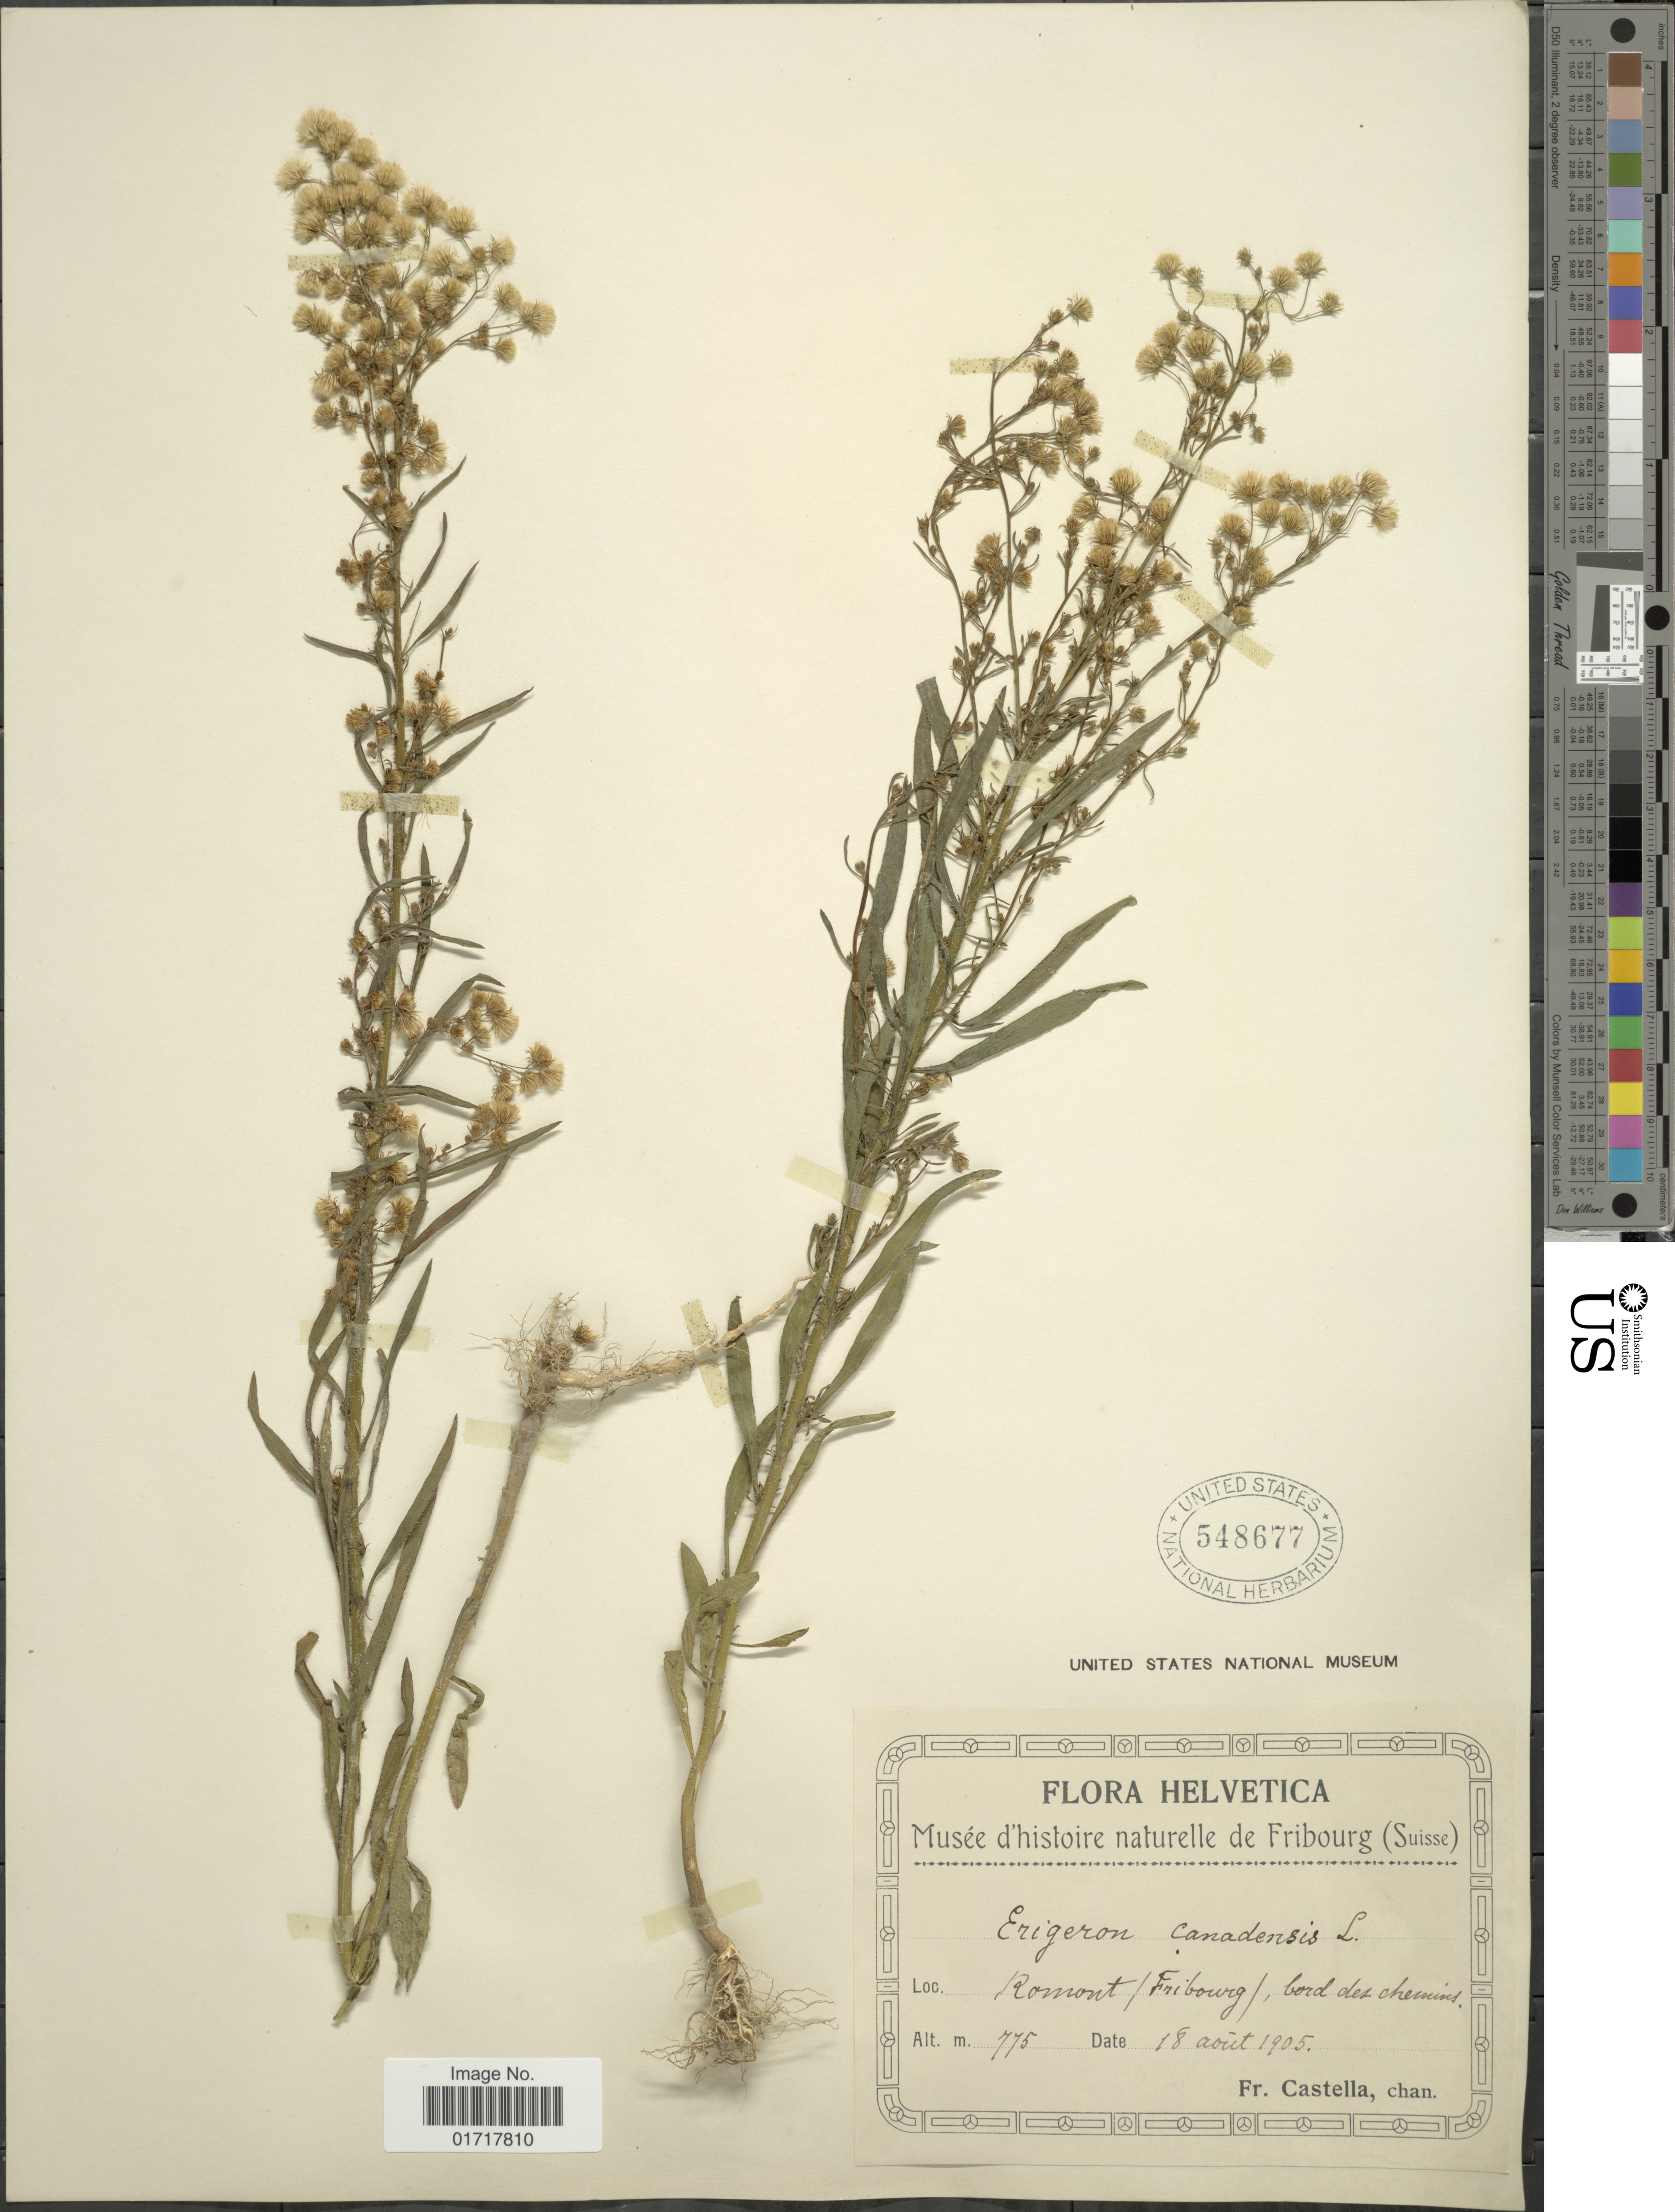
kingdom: Plantae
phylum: Tracheophyta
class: Magnoliopsida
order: Asterales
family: Asteraceae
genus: Conyza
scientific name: Conyza canadensis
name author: (L.) Cronq.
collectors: Fr. Castella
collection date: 1905-08-18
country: Switzerland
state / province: Fribourg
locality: Romont (Fribourg), bord es chemins.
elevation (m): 775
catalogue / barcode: US 548677